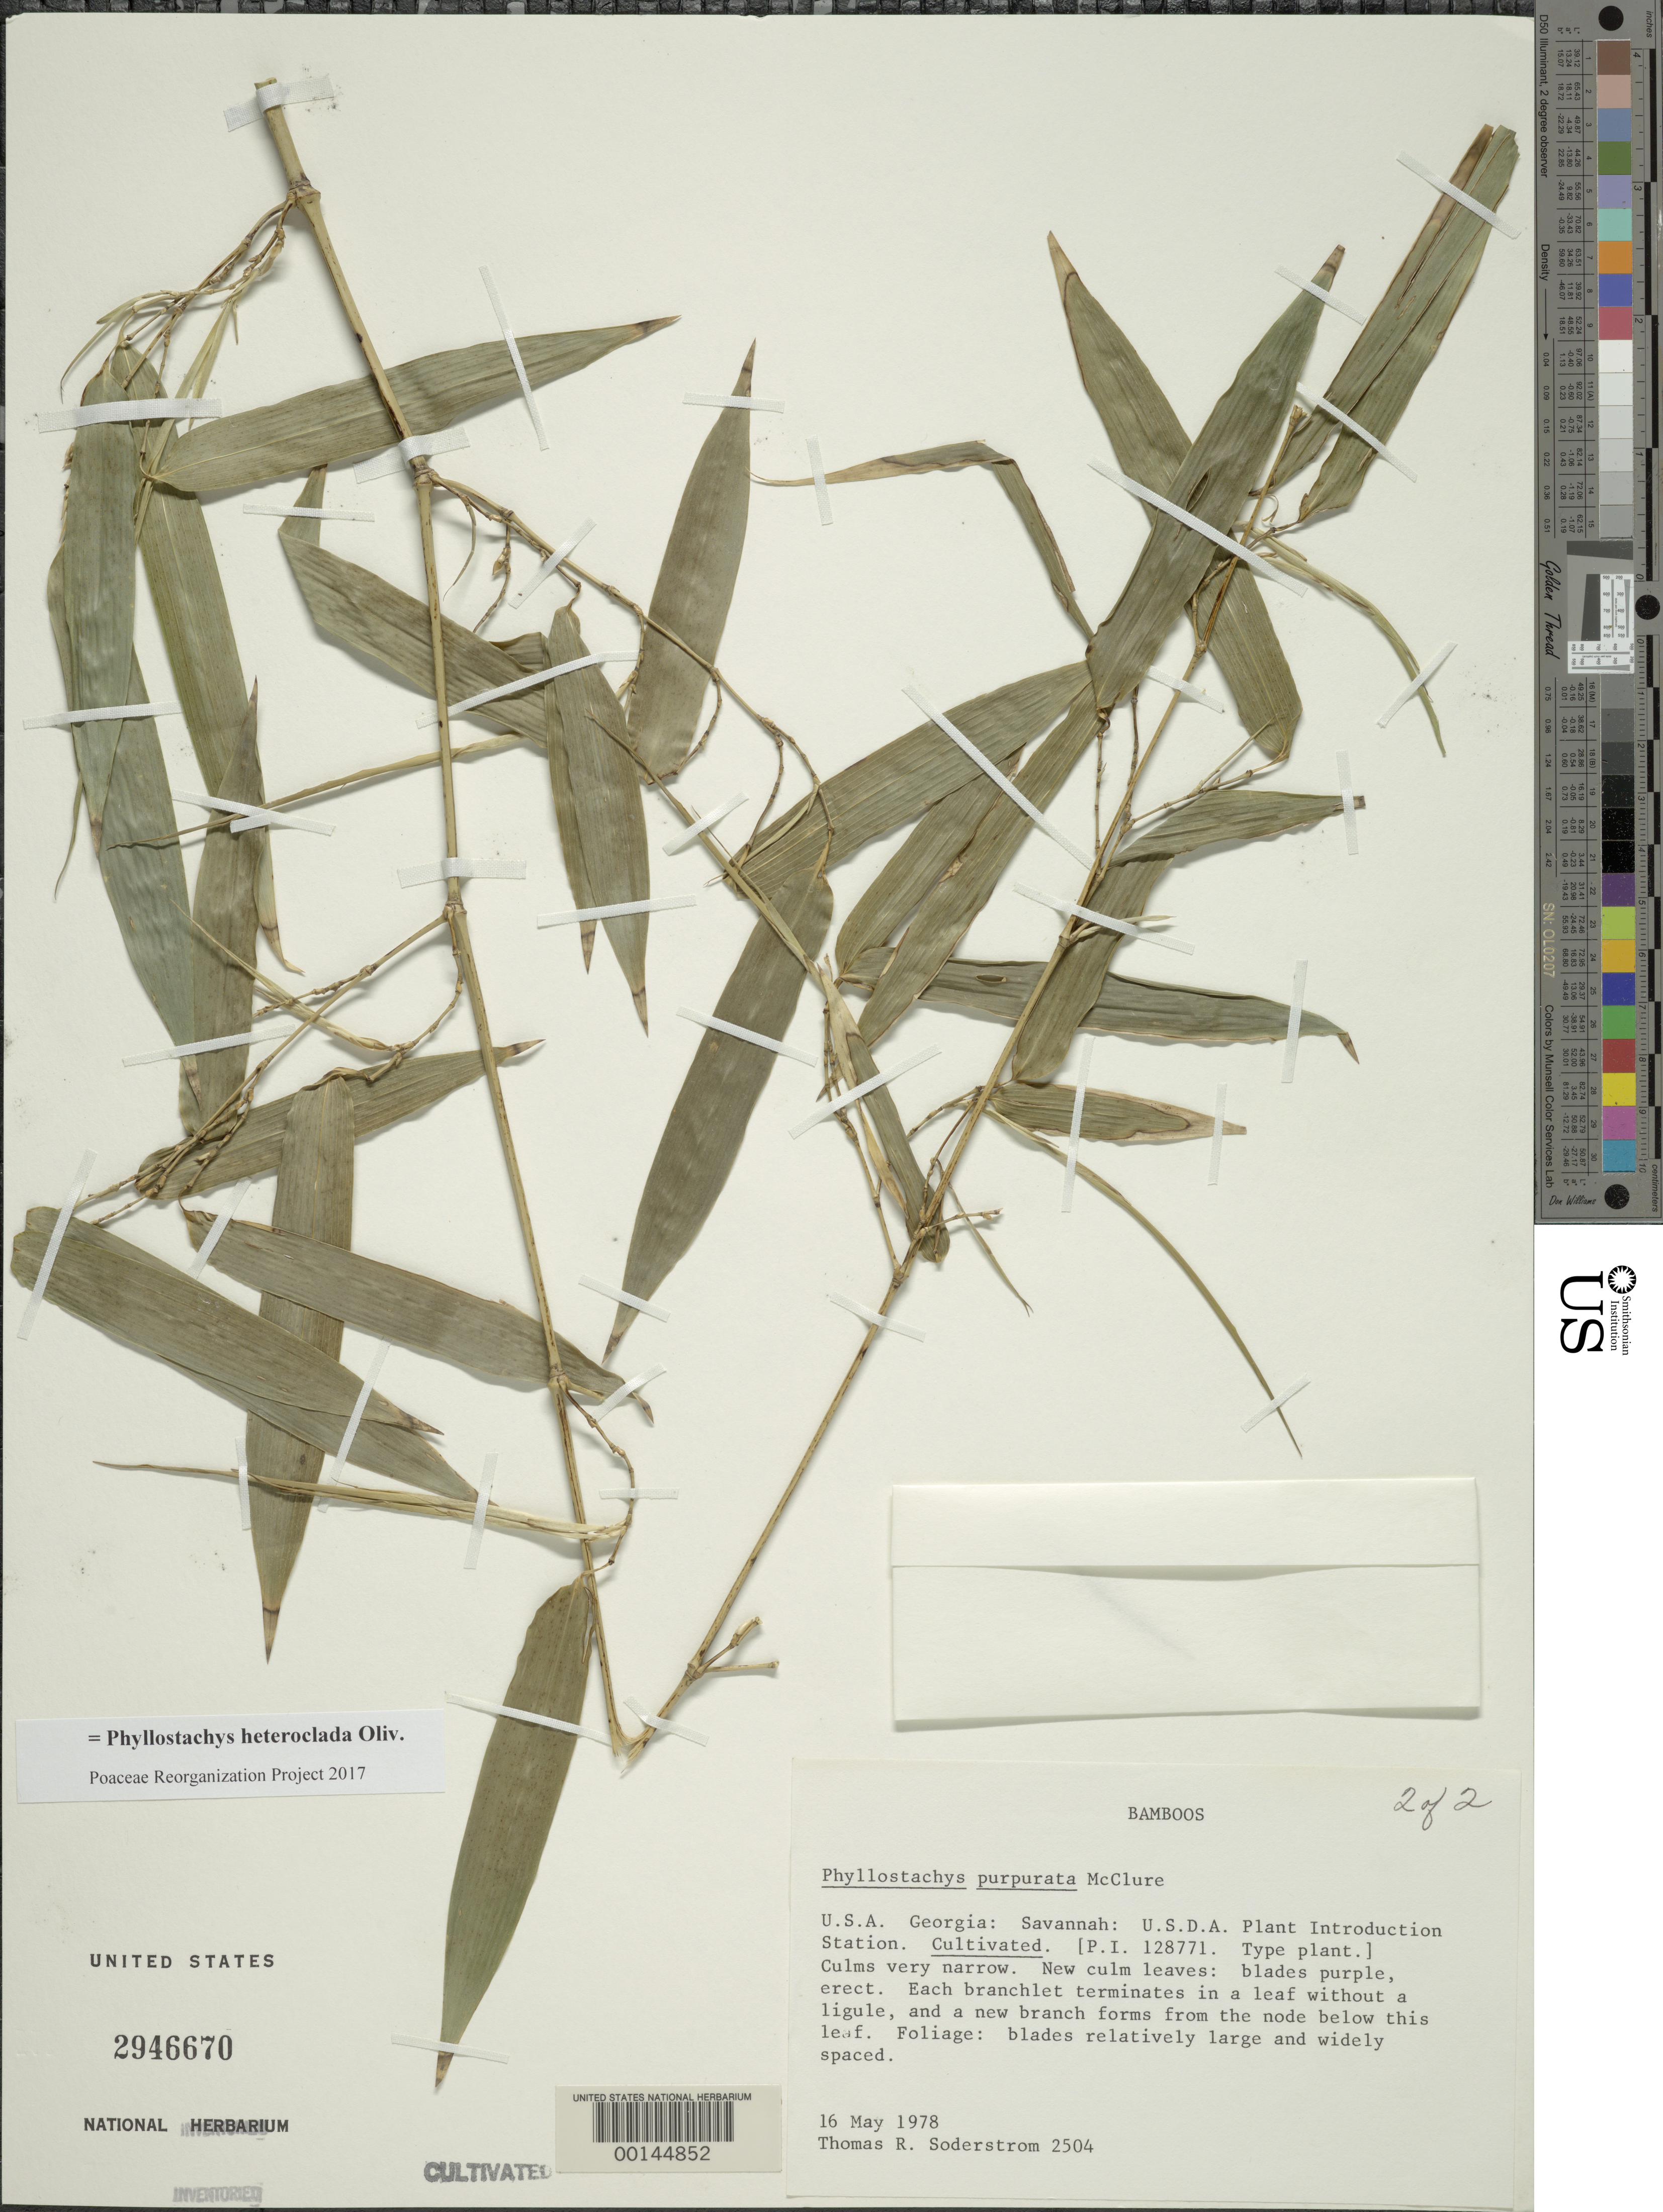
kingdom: Plantae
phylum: Tracheophyta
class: Liliopsida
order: Poales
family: Poaceae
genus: Phyllostachys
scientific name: Phyllostachys edulis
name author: (Carrière) J. Houz.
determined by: Poaceae Reorganization Project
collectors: T. R. Soderstrom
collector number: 2504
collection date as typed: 16 May 1978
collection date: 1978-05-16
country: United States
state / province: Georgia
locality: Savannah, Barbour Lathrop P.I. Garden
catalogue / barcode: US 2946670